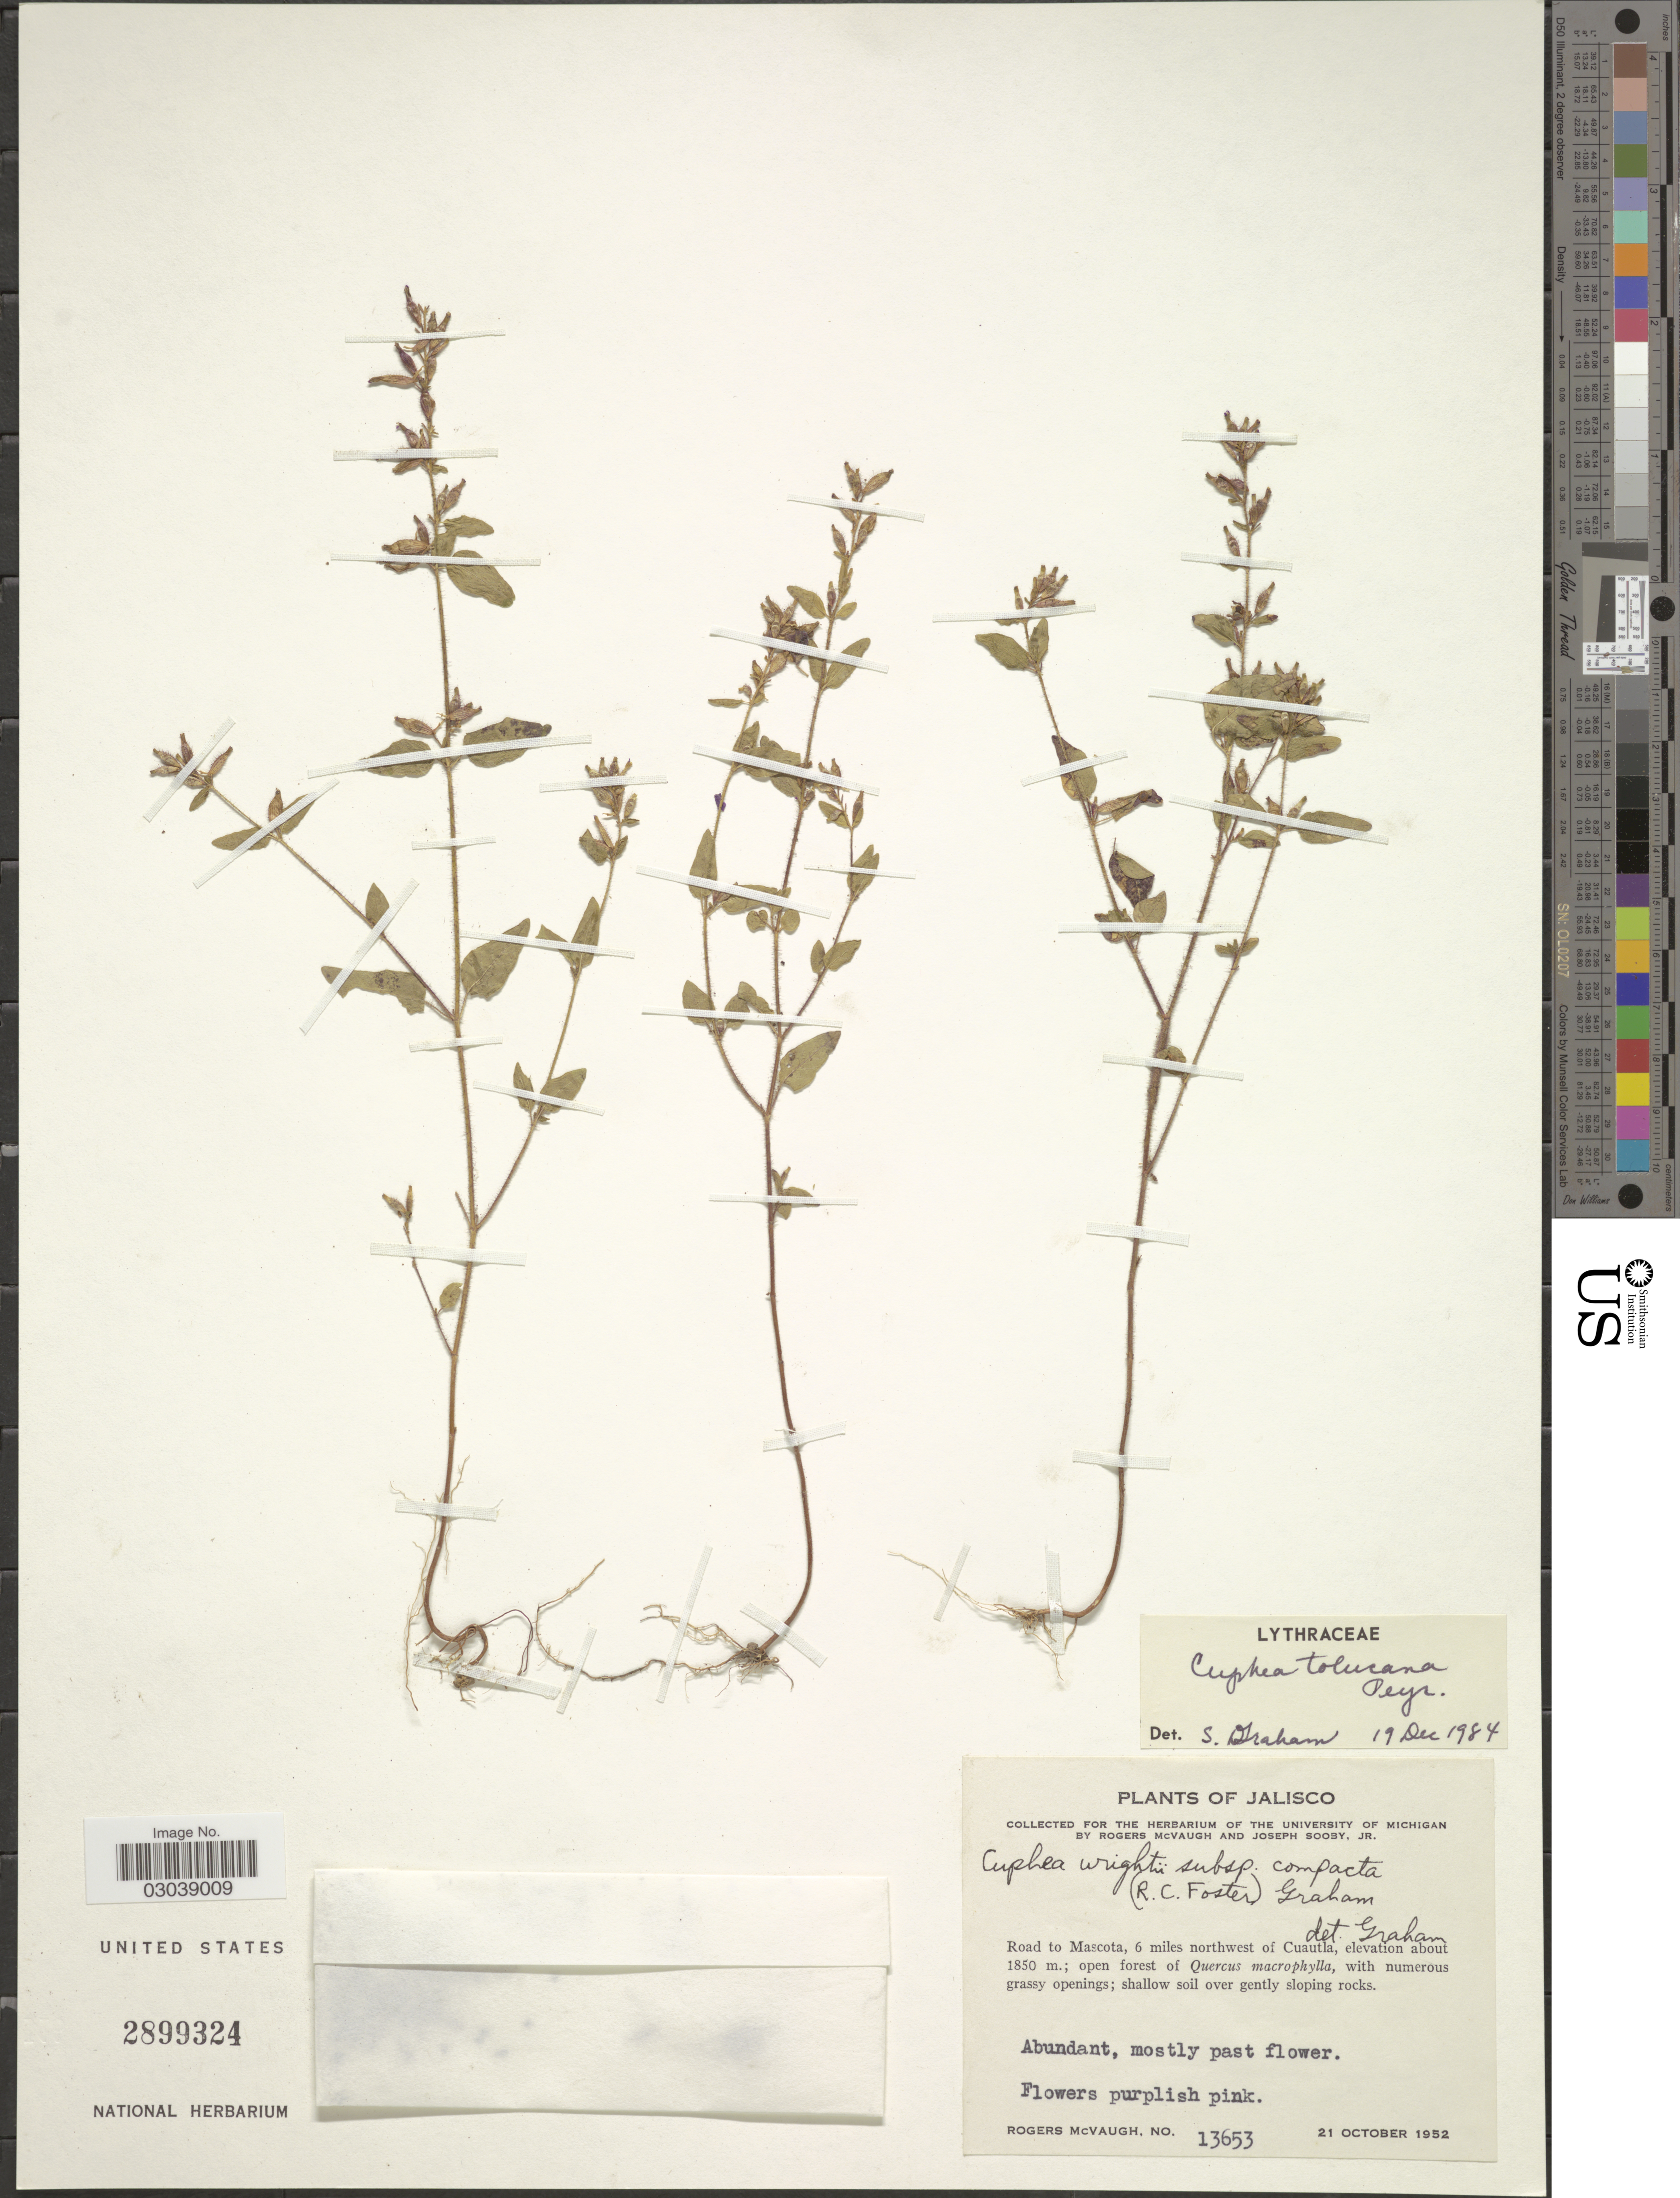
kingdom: Plantae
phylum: Tracheophyta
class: Magnoliopsida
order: Myrtales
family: Lythraceae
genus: Cuphea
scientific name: Cuphea tolucana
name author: Peyr.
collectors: R. McVaugh & J. Sooby Jr.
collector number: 13653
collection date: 1952-10-21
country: Mexico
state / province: Jalisco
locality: Road to Mascota, 6 miles northwest of Cuautla.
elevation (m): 1850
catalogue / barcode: US 2899324